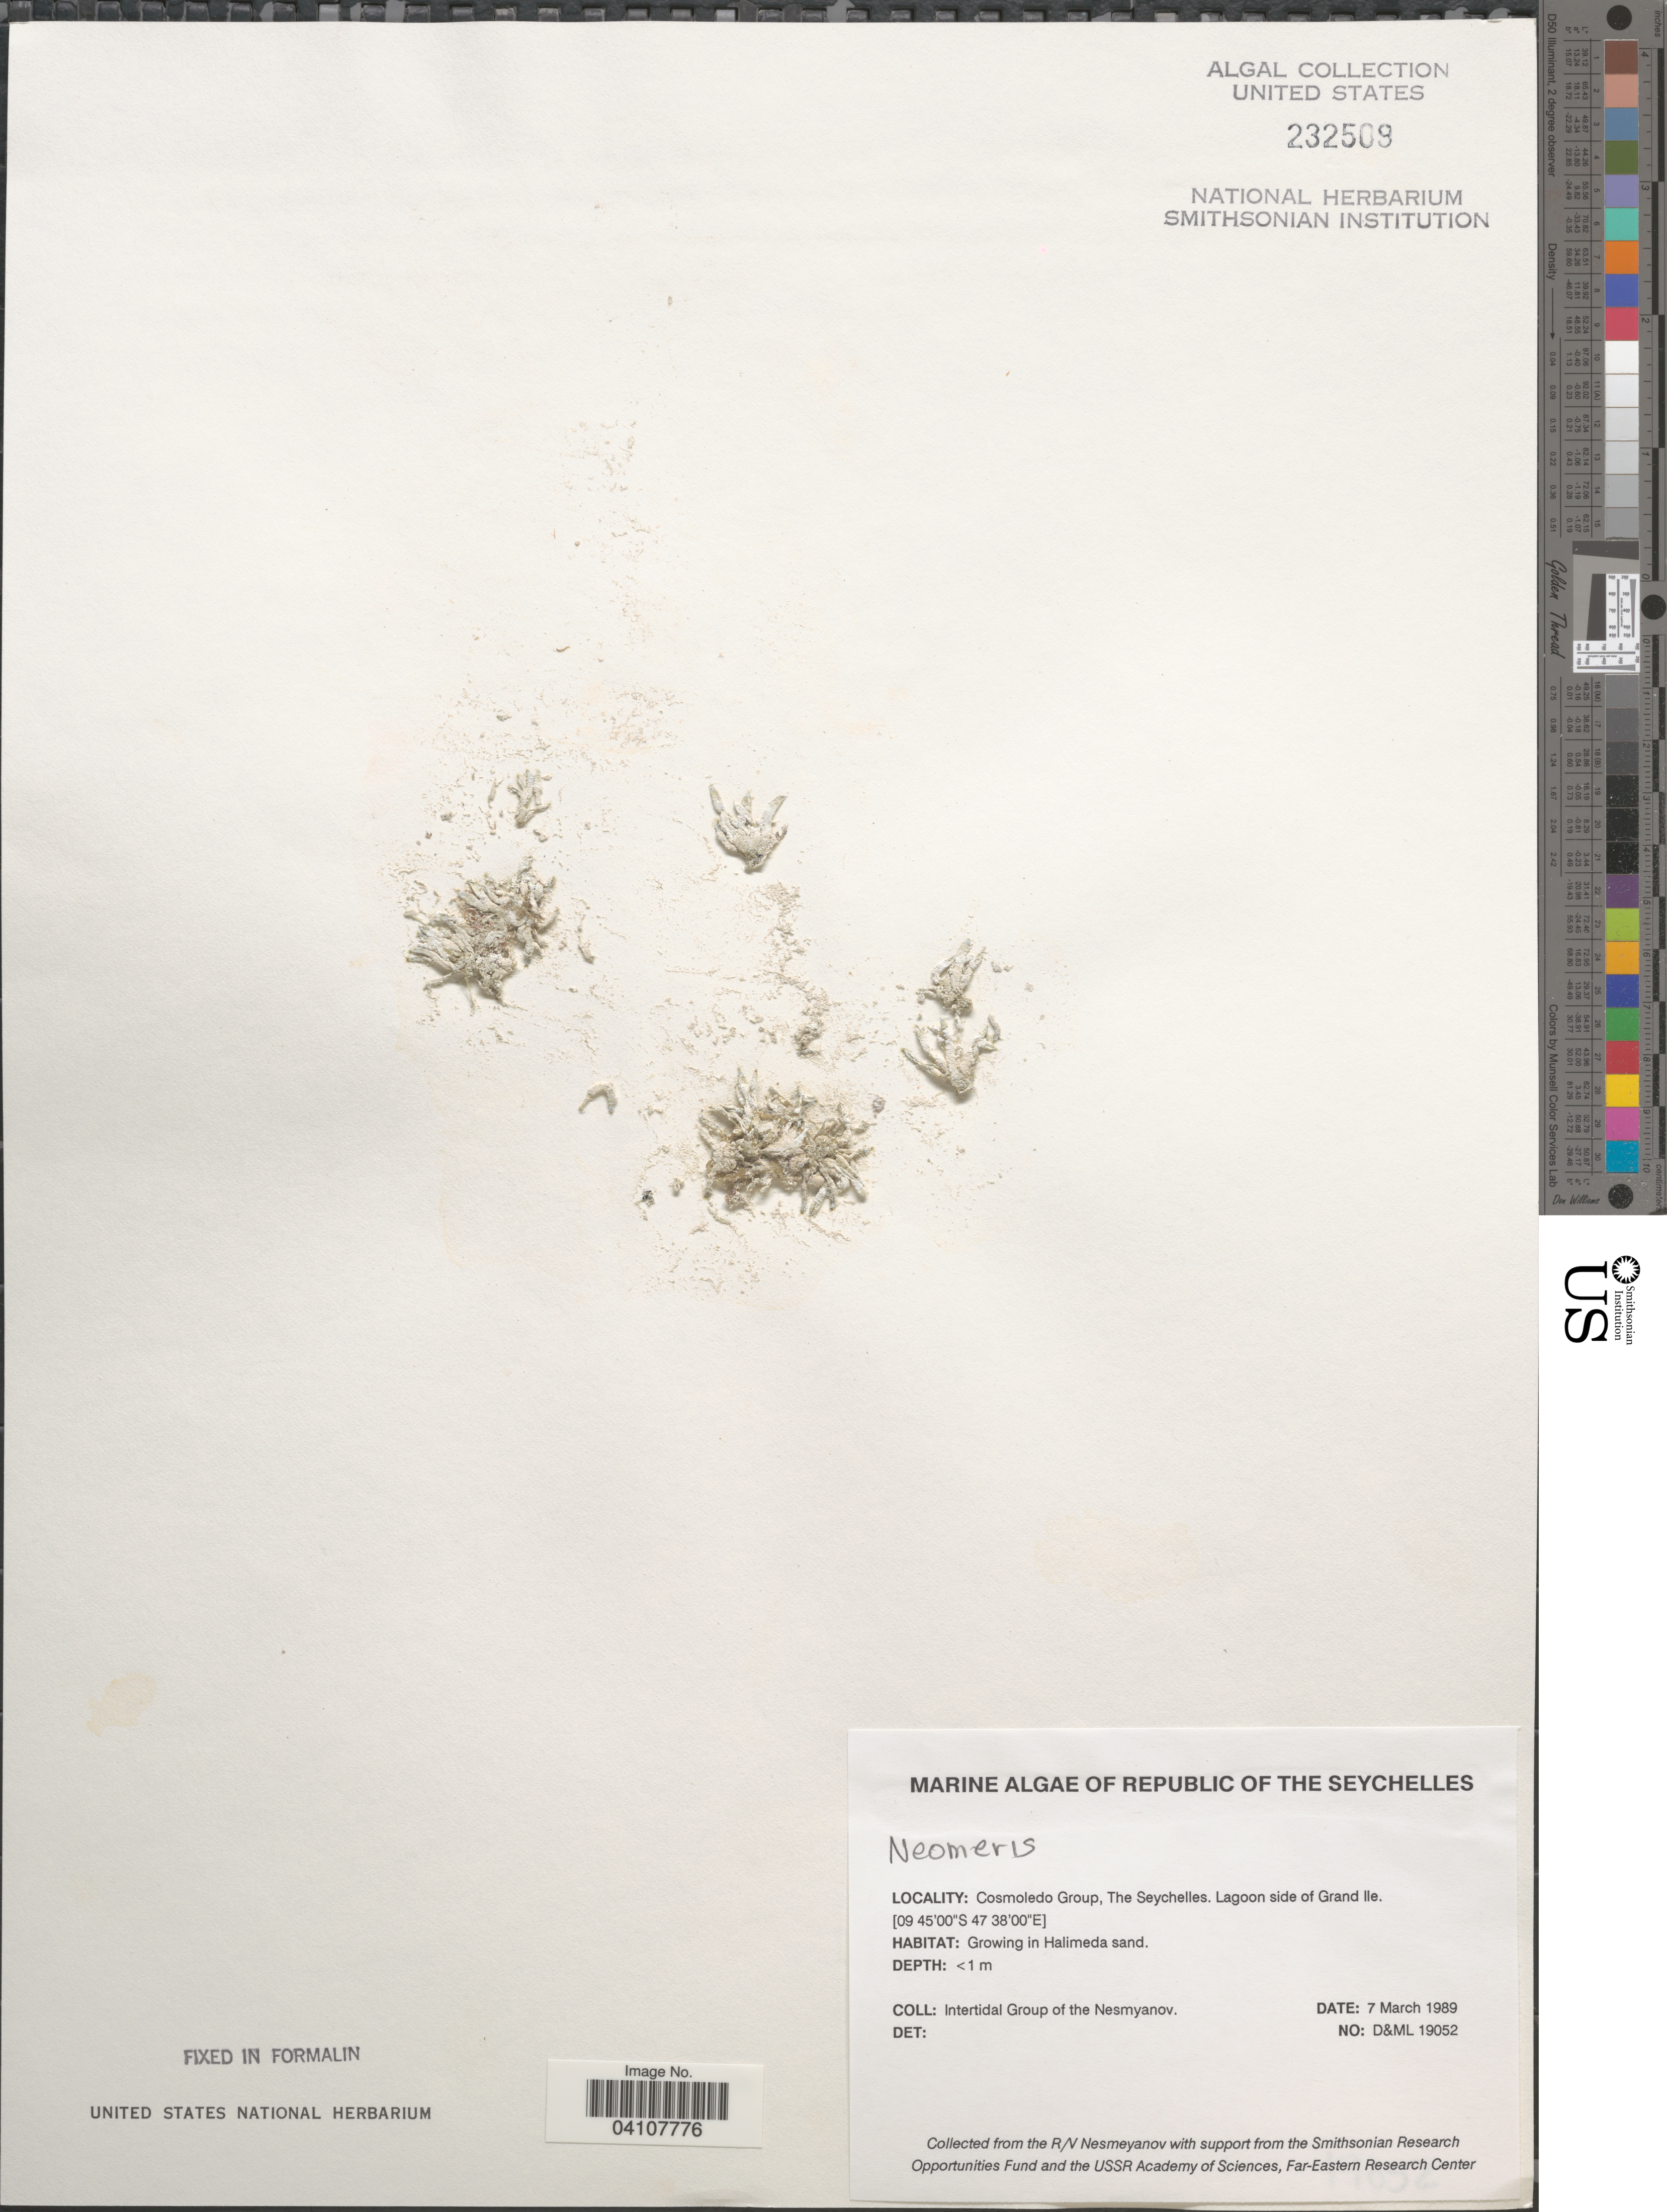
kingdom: Plantae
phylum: Chlorophyta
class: Ulvophyceae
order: Dasycladales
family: Dasycladaceae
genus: Neomeris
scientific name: Neomeris sp.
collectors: Intertidal Group of the Nesmyanov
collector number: D&ML19052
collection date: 1989-03-07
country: Seychelles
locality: Republic of the Seychelles. Cosmoledo Group. Lagoon side of Grand Ile.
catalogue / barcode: US 232509